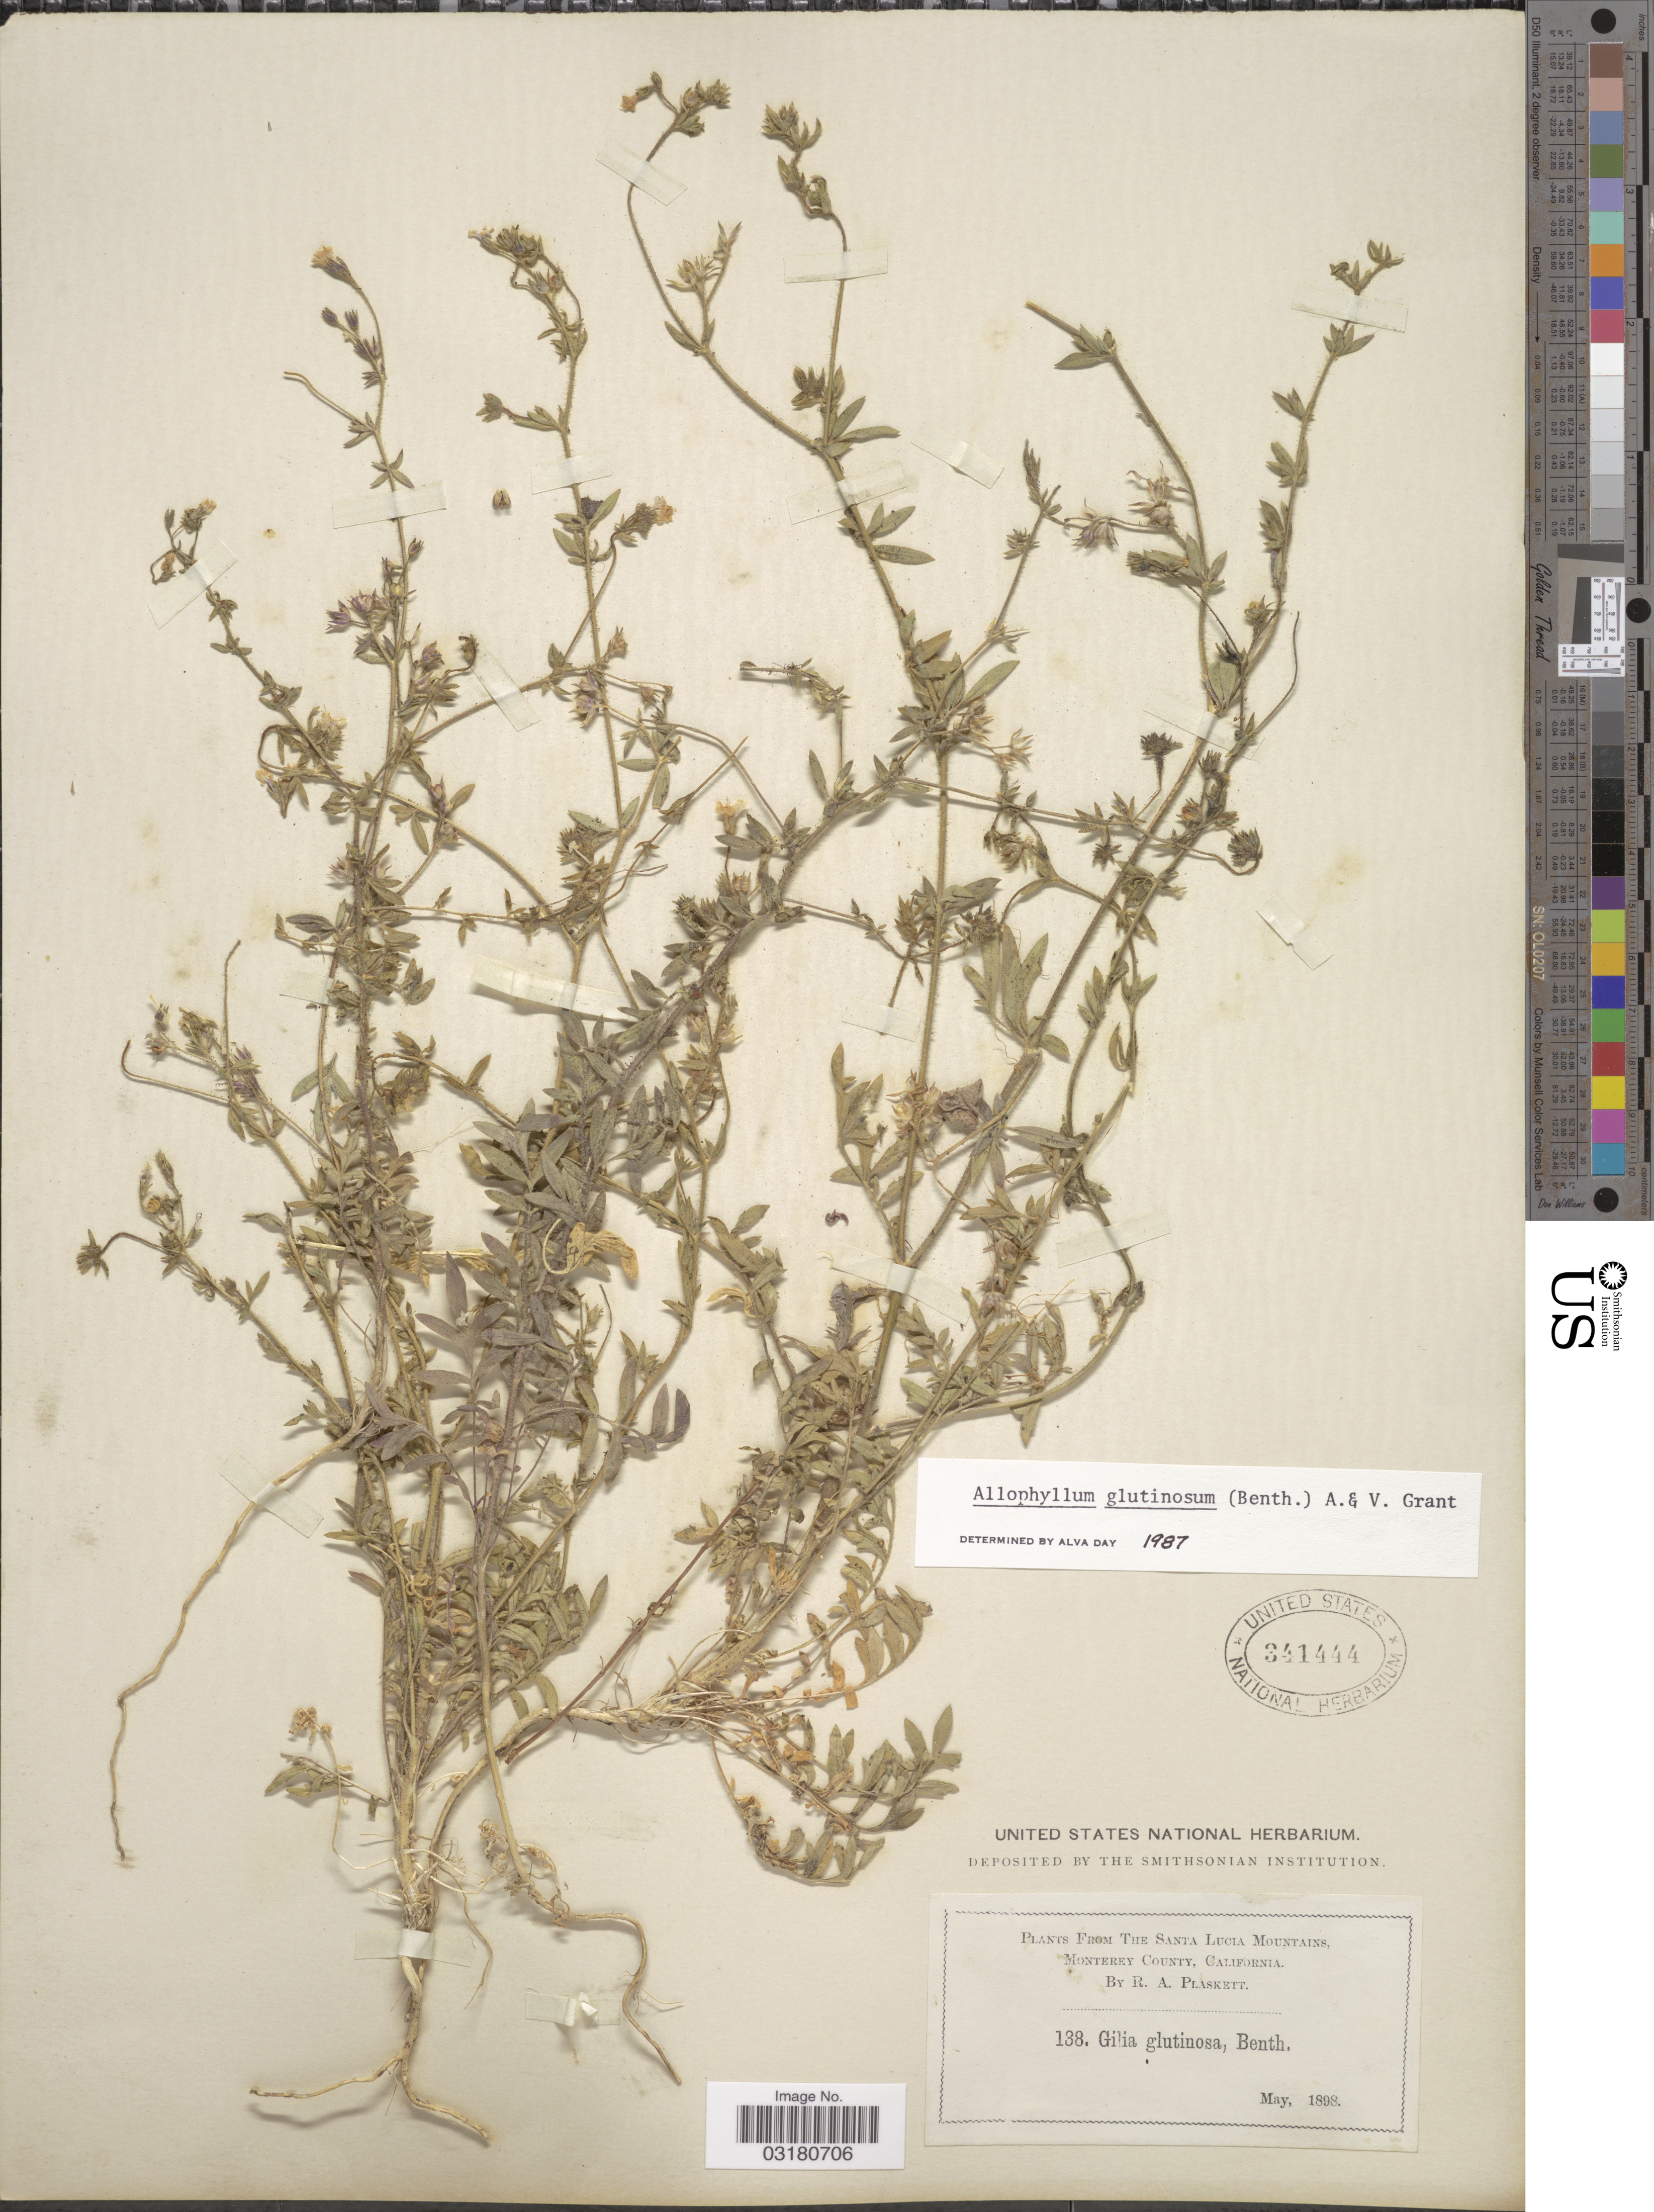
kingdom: Plantae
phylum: Tracheophyta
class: Magnoliopsida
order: Ericales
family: Polemoniaceae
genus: Allophyllum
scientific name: Allophyllum glutinosum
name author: (Benth.) A.D. Grant & V.E. Grant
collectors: R. Plaskett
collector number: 138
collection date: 1898-05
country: United States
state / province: California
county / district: Monterey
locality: Santa Lucia Mountains, Monterey County.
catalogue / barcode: US 341444